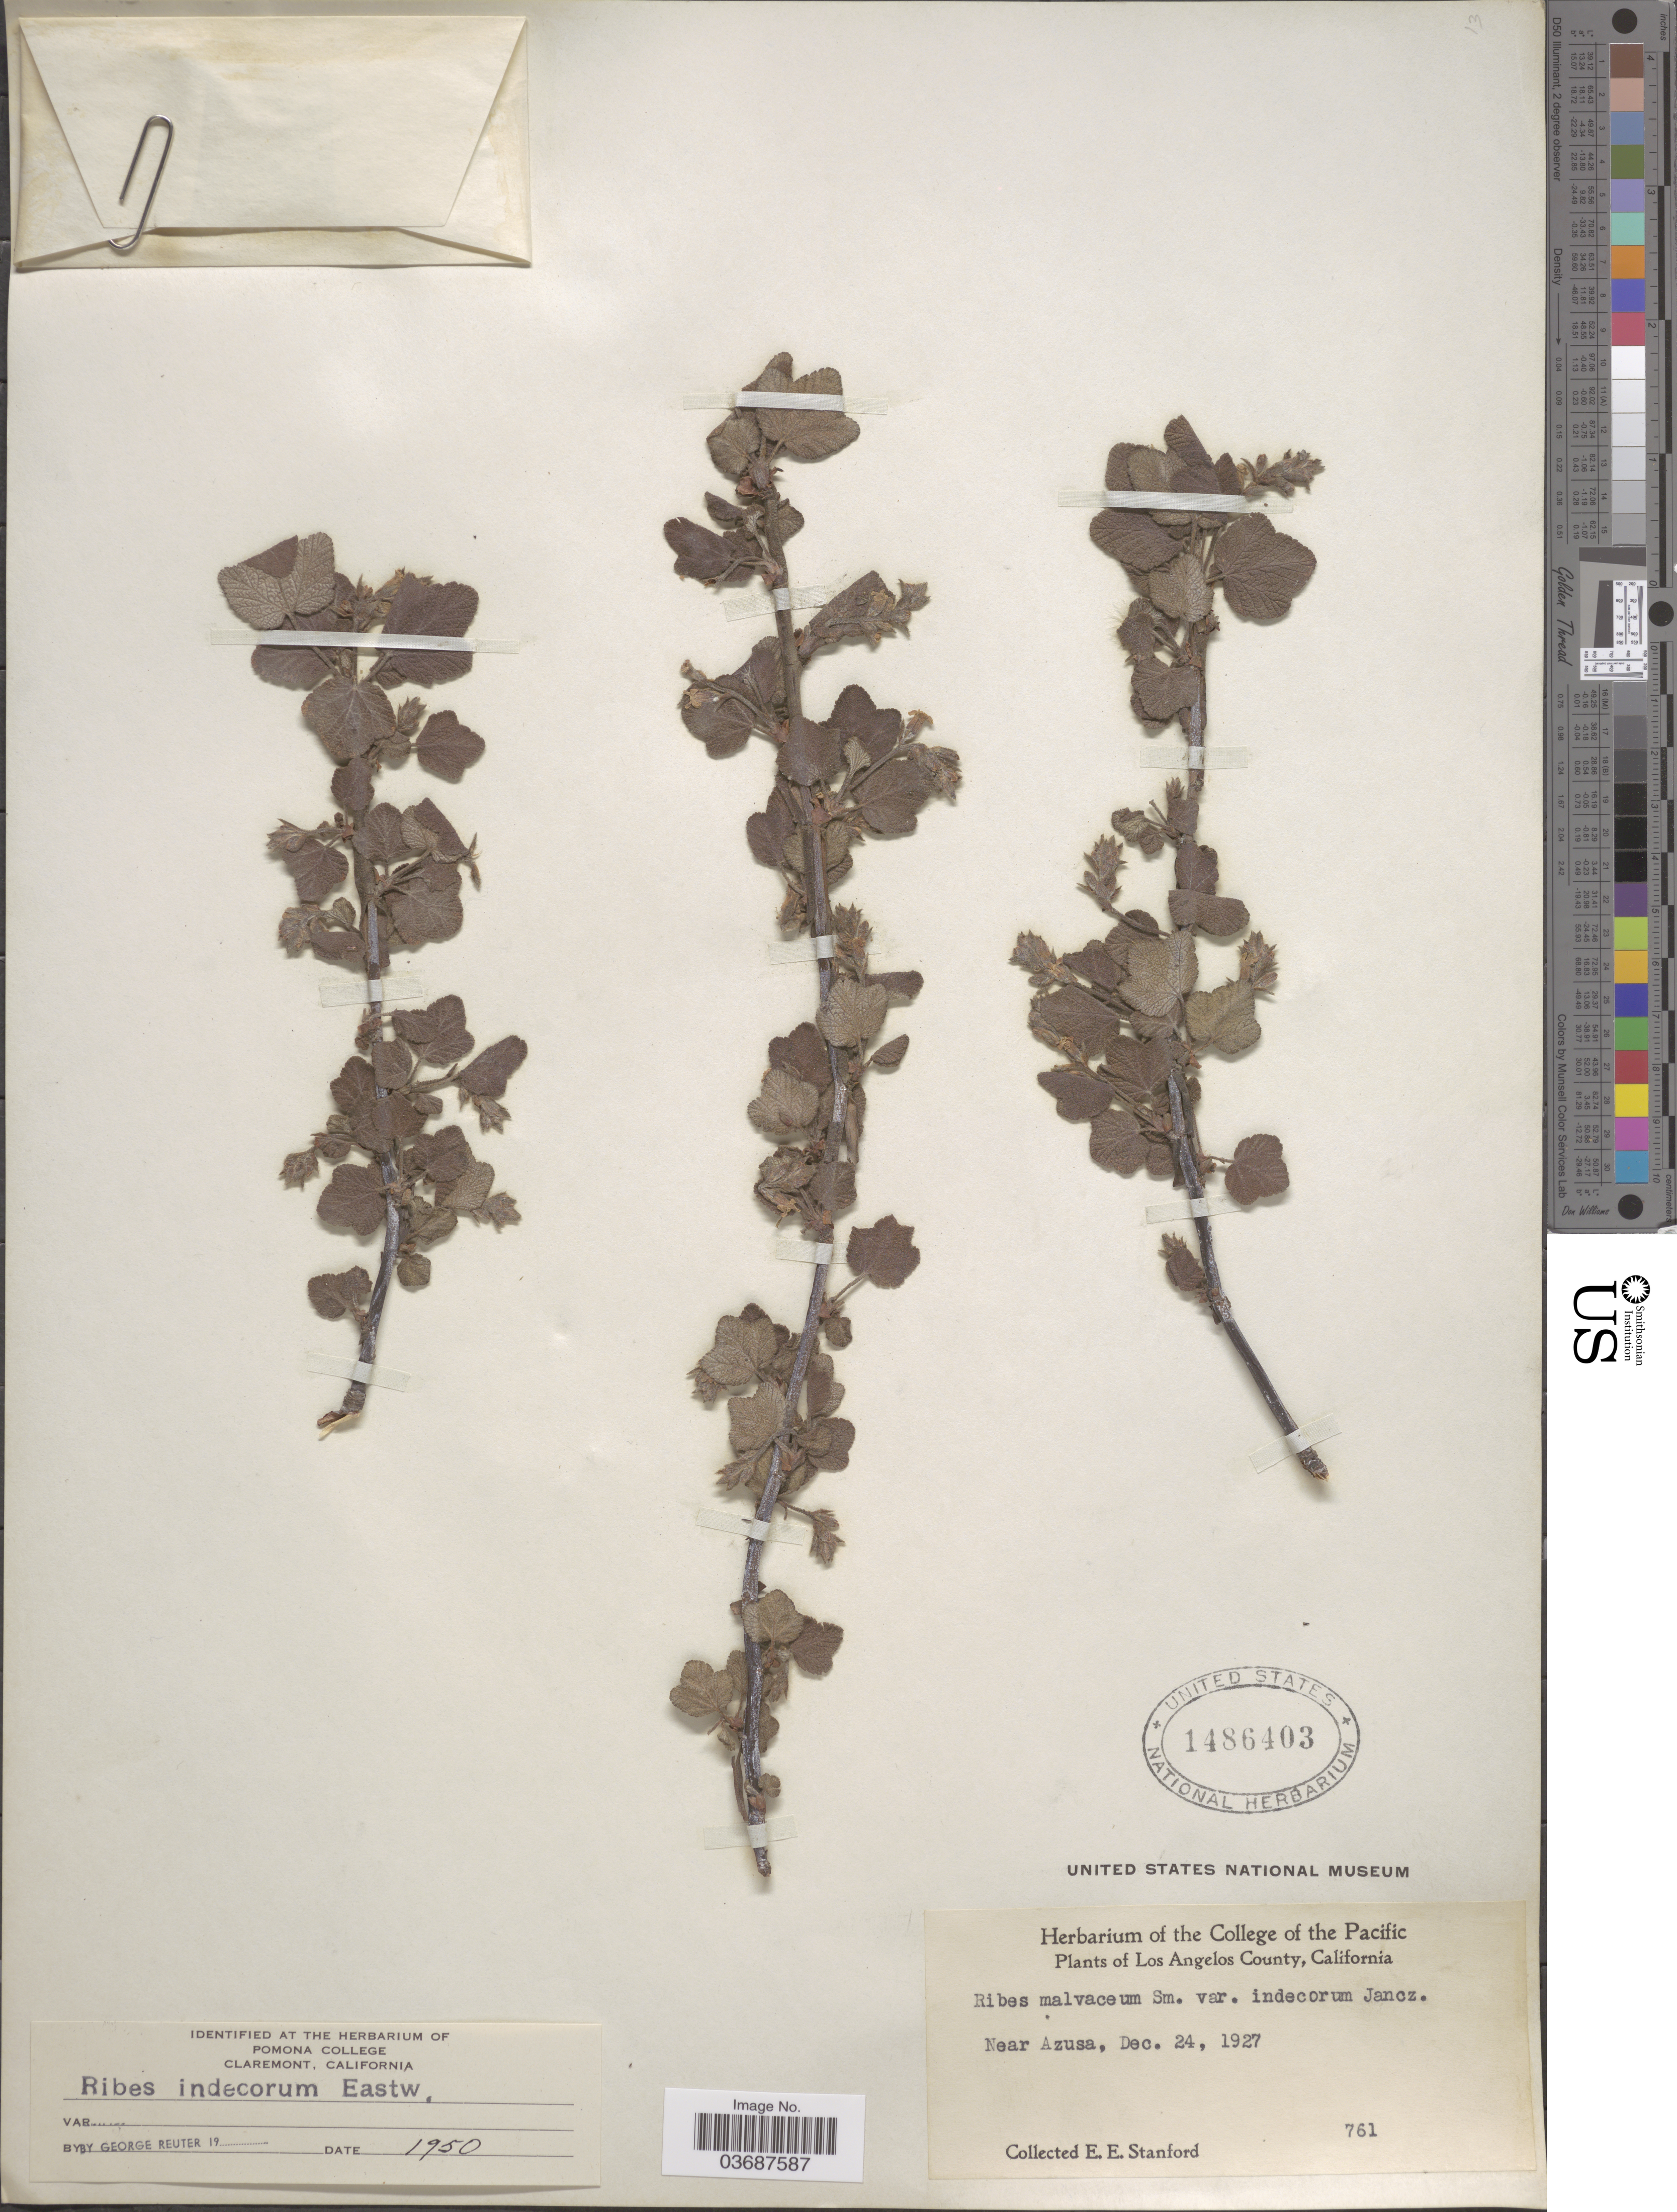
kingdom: Plantae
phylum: Tracheophyta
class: Magnoliopsida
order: Saxifragales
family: Grossulariaceae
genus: Ribes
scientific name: Ribes indecorum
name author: Eastw.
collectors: E. Stanford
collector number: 761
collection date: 1927-12-24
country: United States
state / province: California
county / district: Los Angeles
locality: Los Angeles County. Near Azusa.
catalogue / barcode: US 1486403